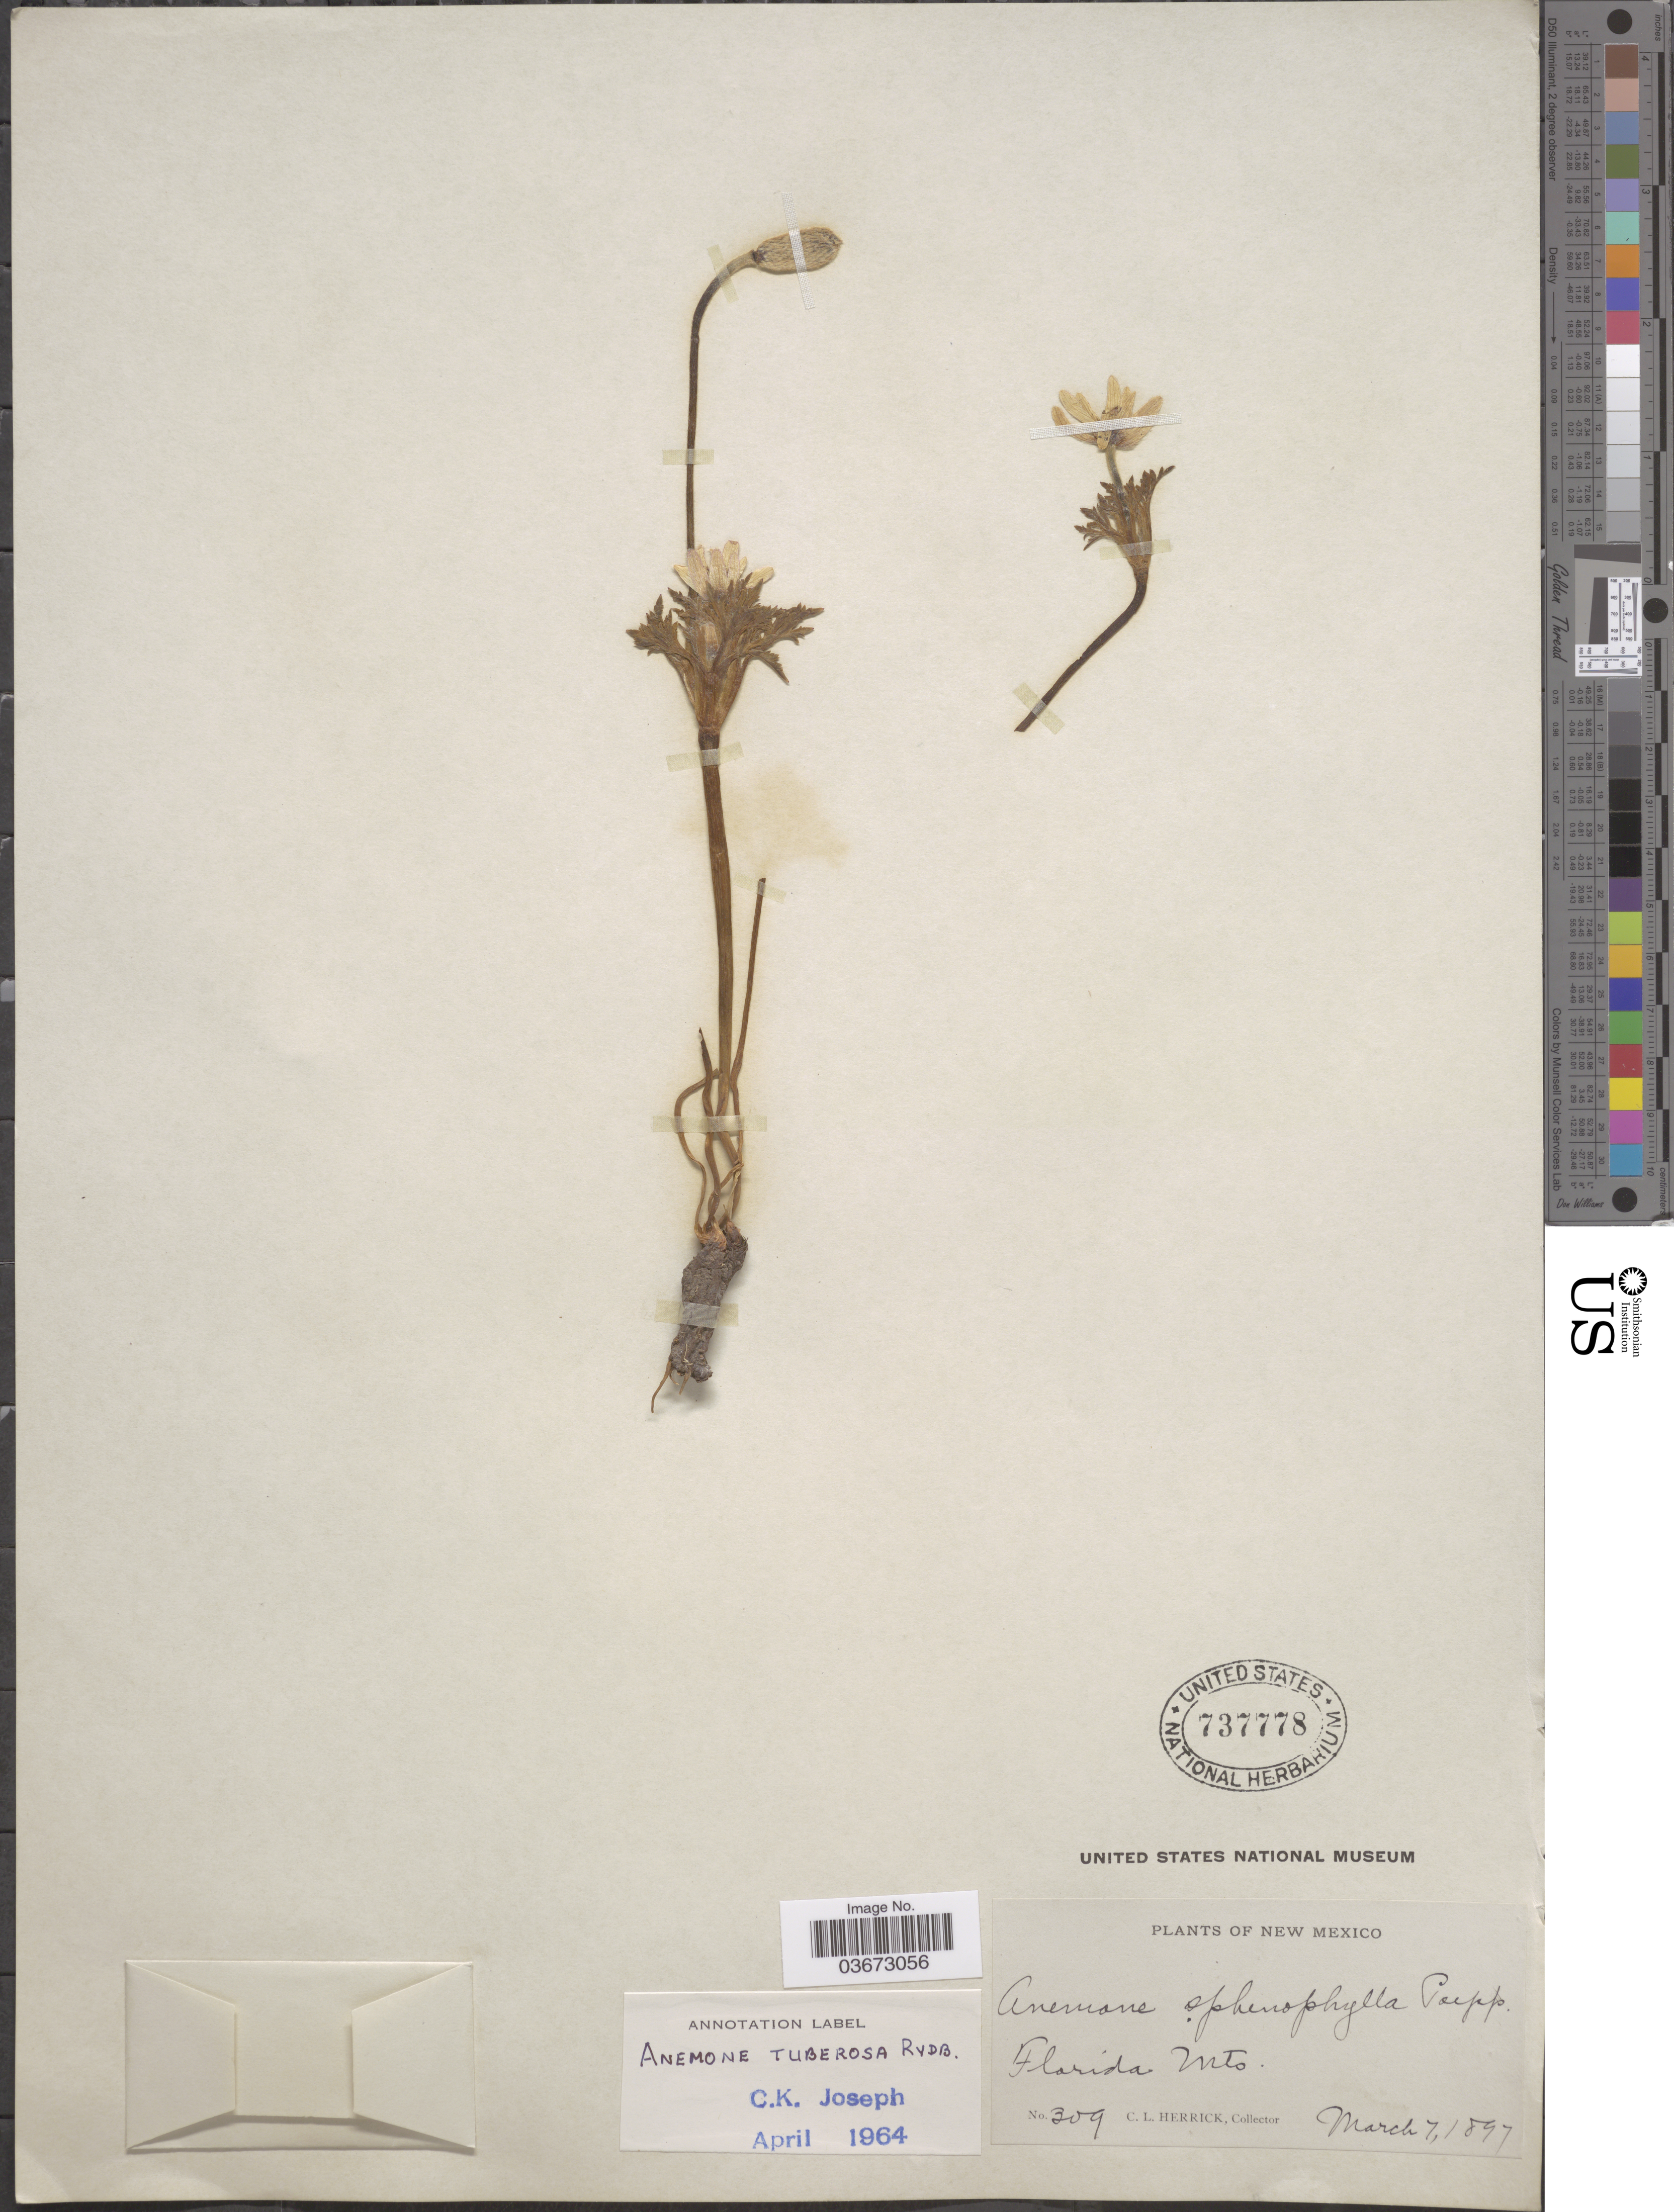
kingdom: Plantae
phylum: Tracheophyta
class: Magnoliopsida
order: Ranunculales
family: Ranunculaceae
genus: Anemone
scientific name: Anemone tuberosa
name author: Rydb.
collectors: C. Herrick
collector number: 309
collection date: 1897-03-07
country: United States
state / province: New Mexico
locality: Florida Mts.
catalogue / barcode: US 737778